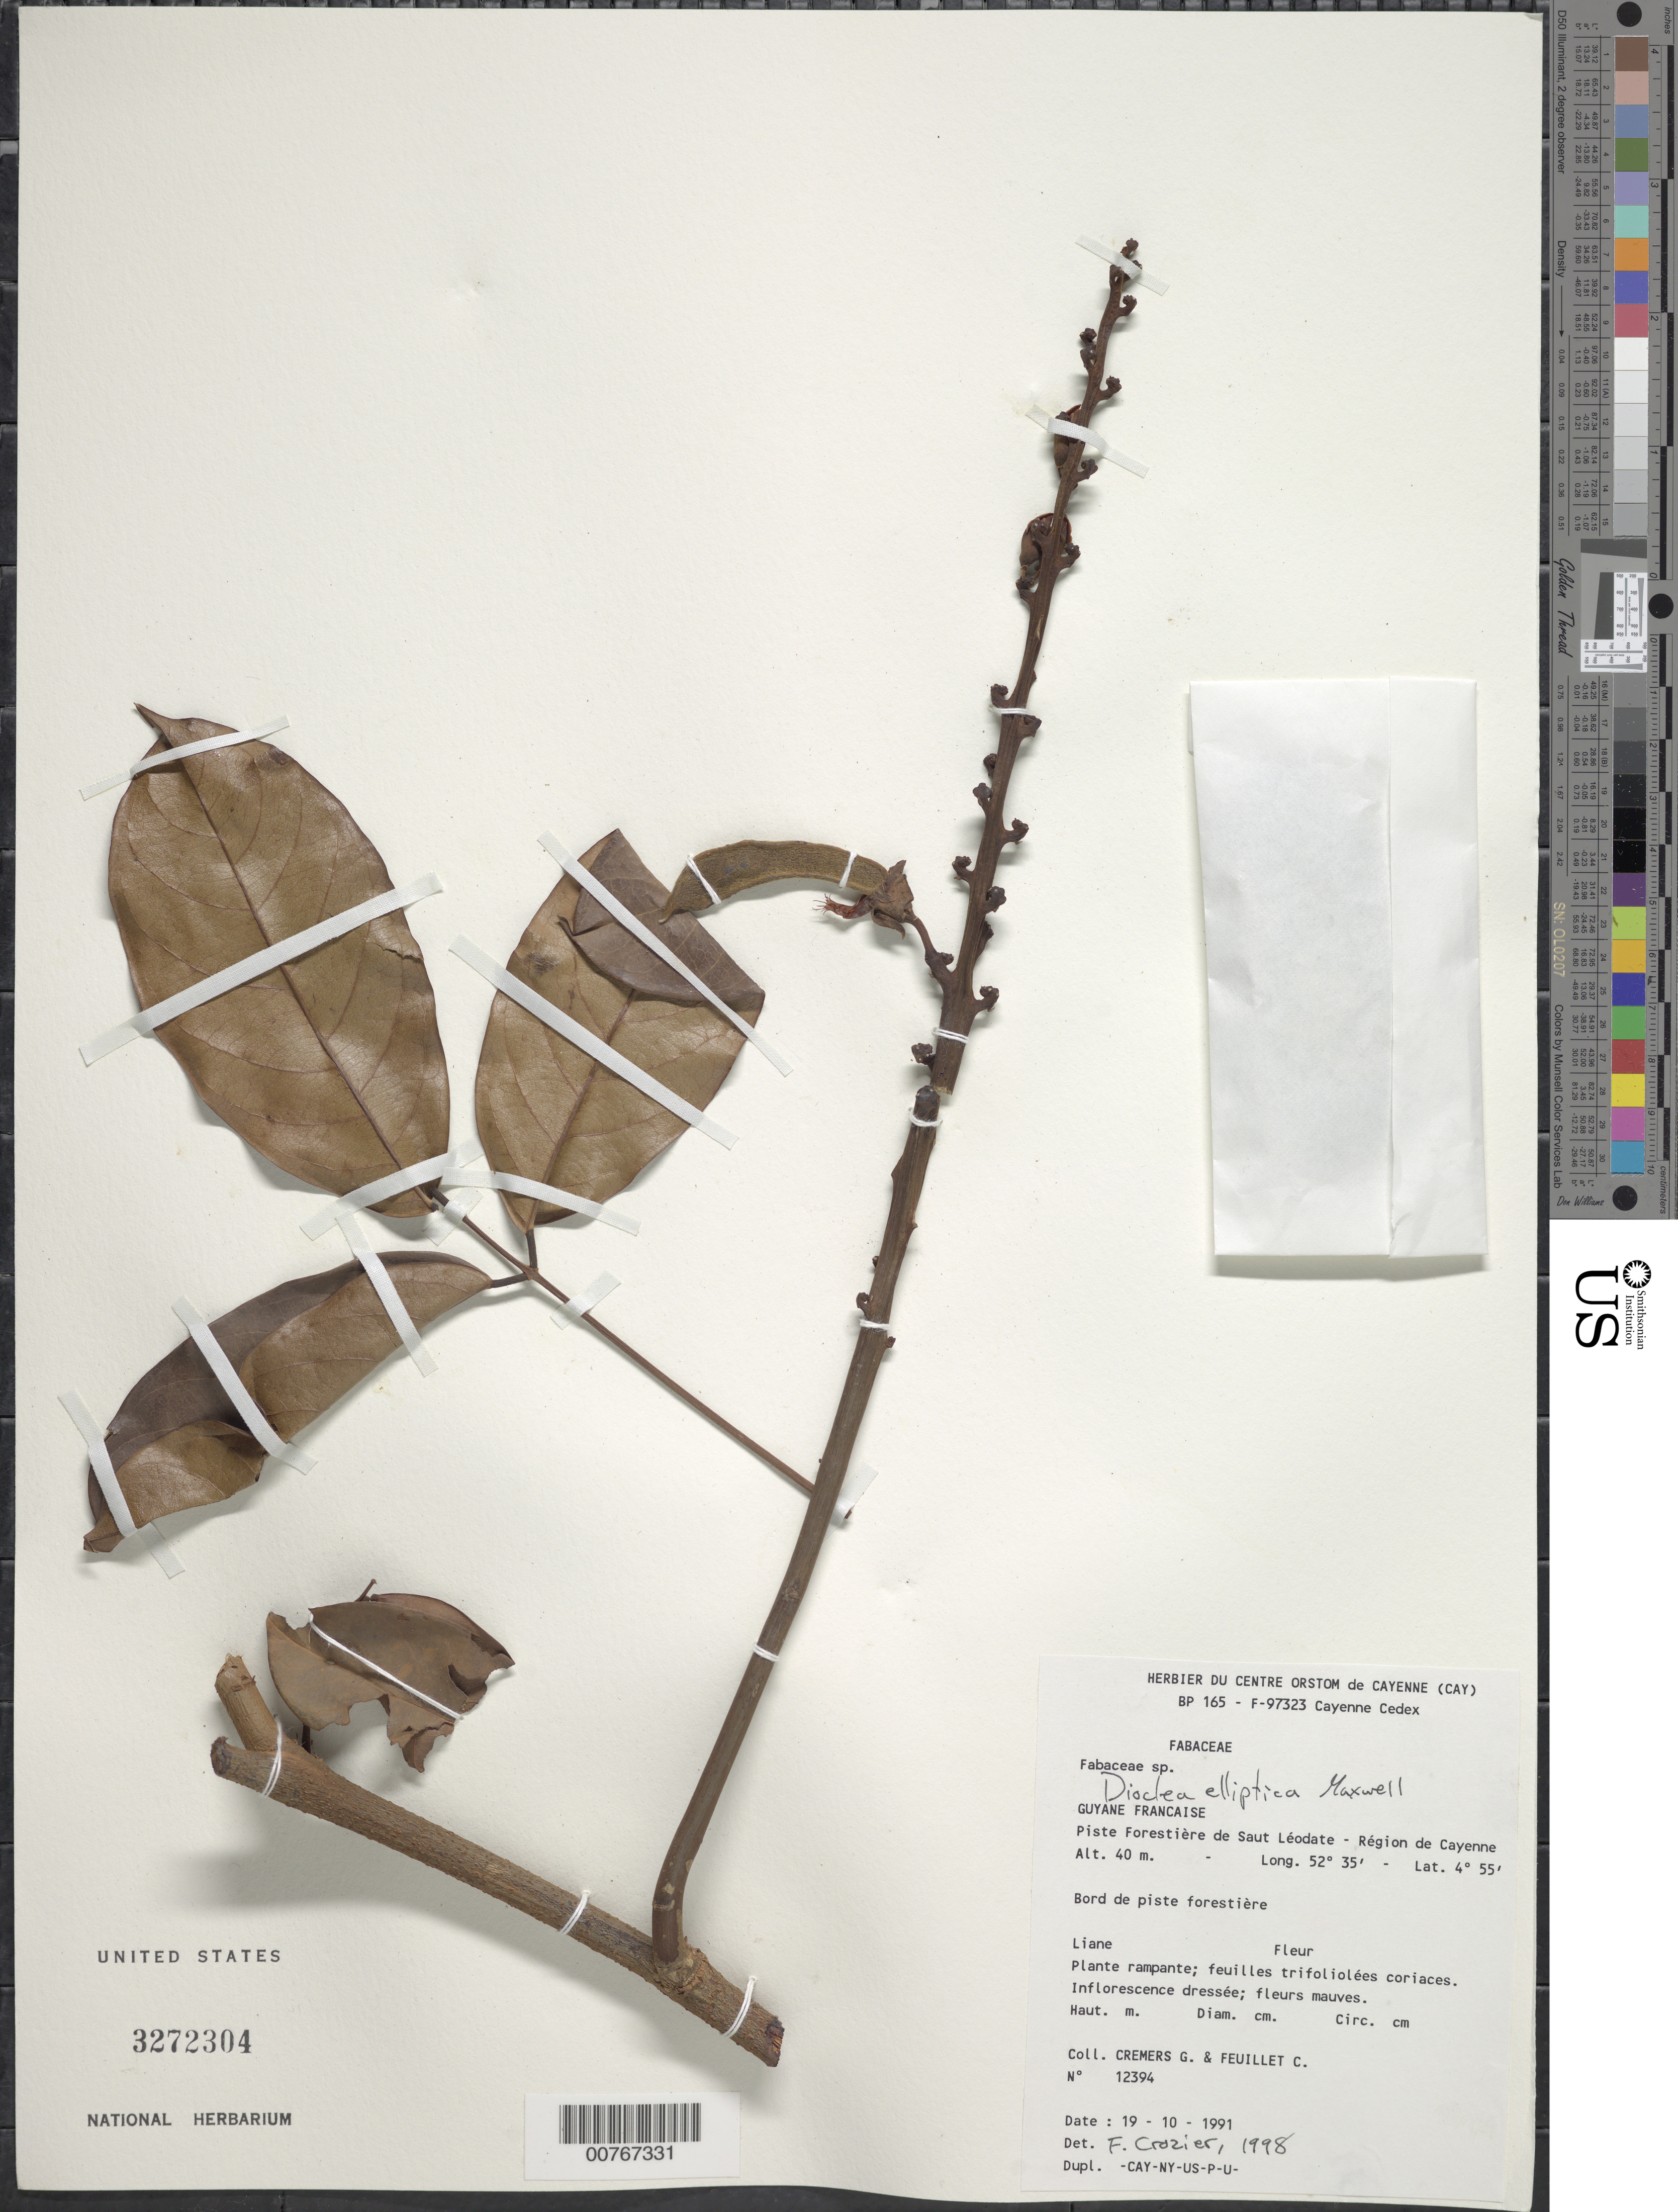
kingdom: Plantae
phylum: Tracheophyta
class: Magnoliopsida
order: Fabales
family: Fabaceae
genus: Macropsychanthus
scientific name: Macropsychanthus scaber var. scaber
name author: (Rich.) L.P. Queiroz & Snak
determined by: Strong, Mark T., (BOT), Smithsonian Institution - National Museum of Natural History (UNITED STATES)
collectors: G. Cremers & C. Feuillet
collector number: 12394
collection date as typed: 19-Oct-91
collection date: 1991-10-19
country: French Guiana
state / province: Cayenne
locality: Cayenne, vic., piste forestière de Saut Léodate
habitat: Forest trail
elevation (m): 40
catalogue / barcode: US 3272304